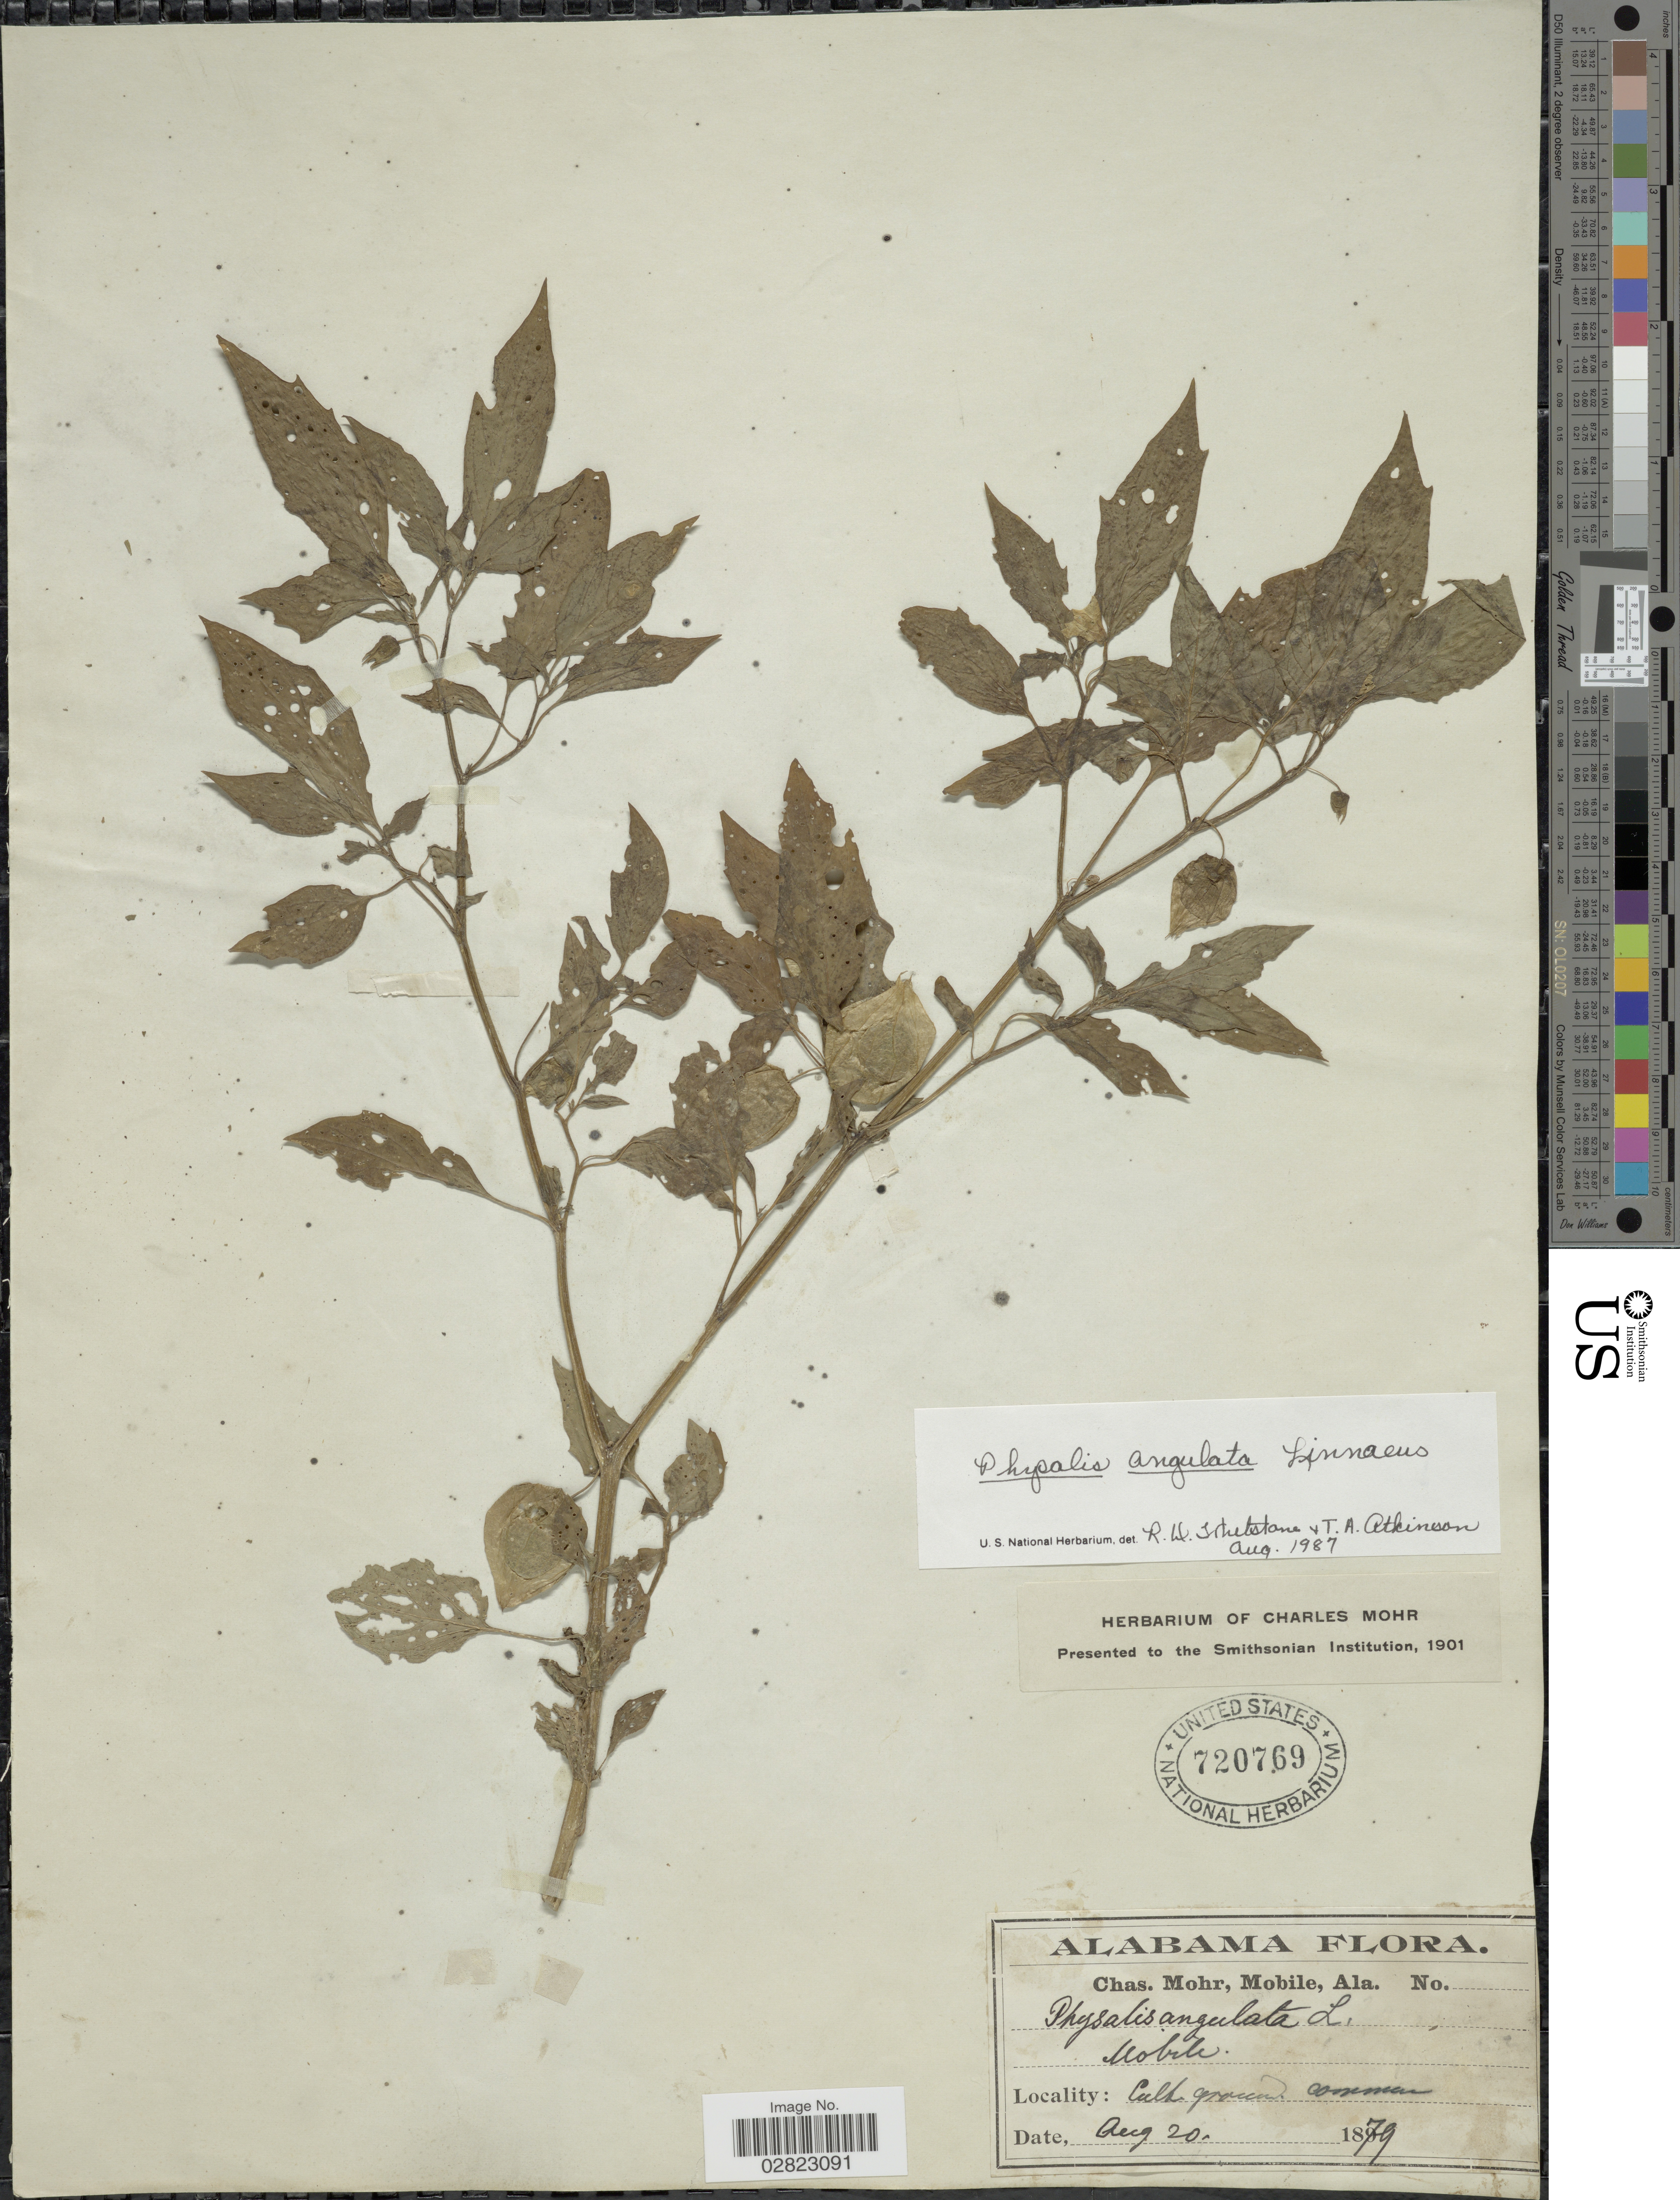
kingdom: Plantae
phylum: Tracheophyta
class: Magnoliopsida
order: Solanales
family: Solanaceae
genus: Physalis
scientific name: Physalis angulata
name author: L.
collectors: Mohr, C. T. (herbarium)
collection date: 1879-08-20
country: United States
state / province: Alabama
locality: Mobile.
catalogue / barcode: US 720769